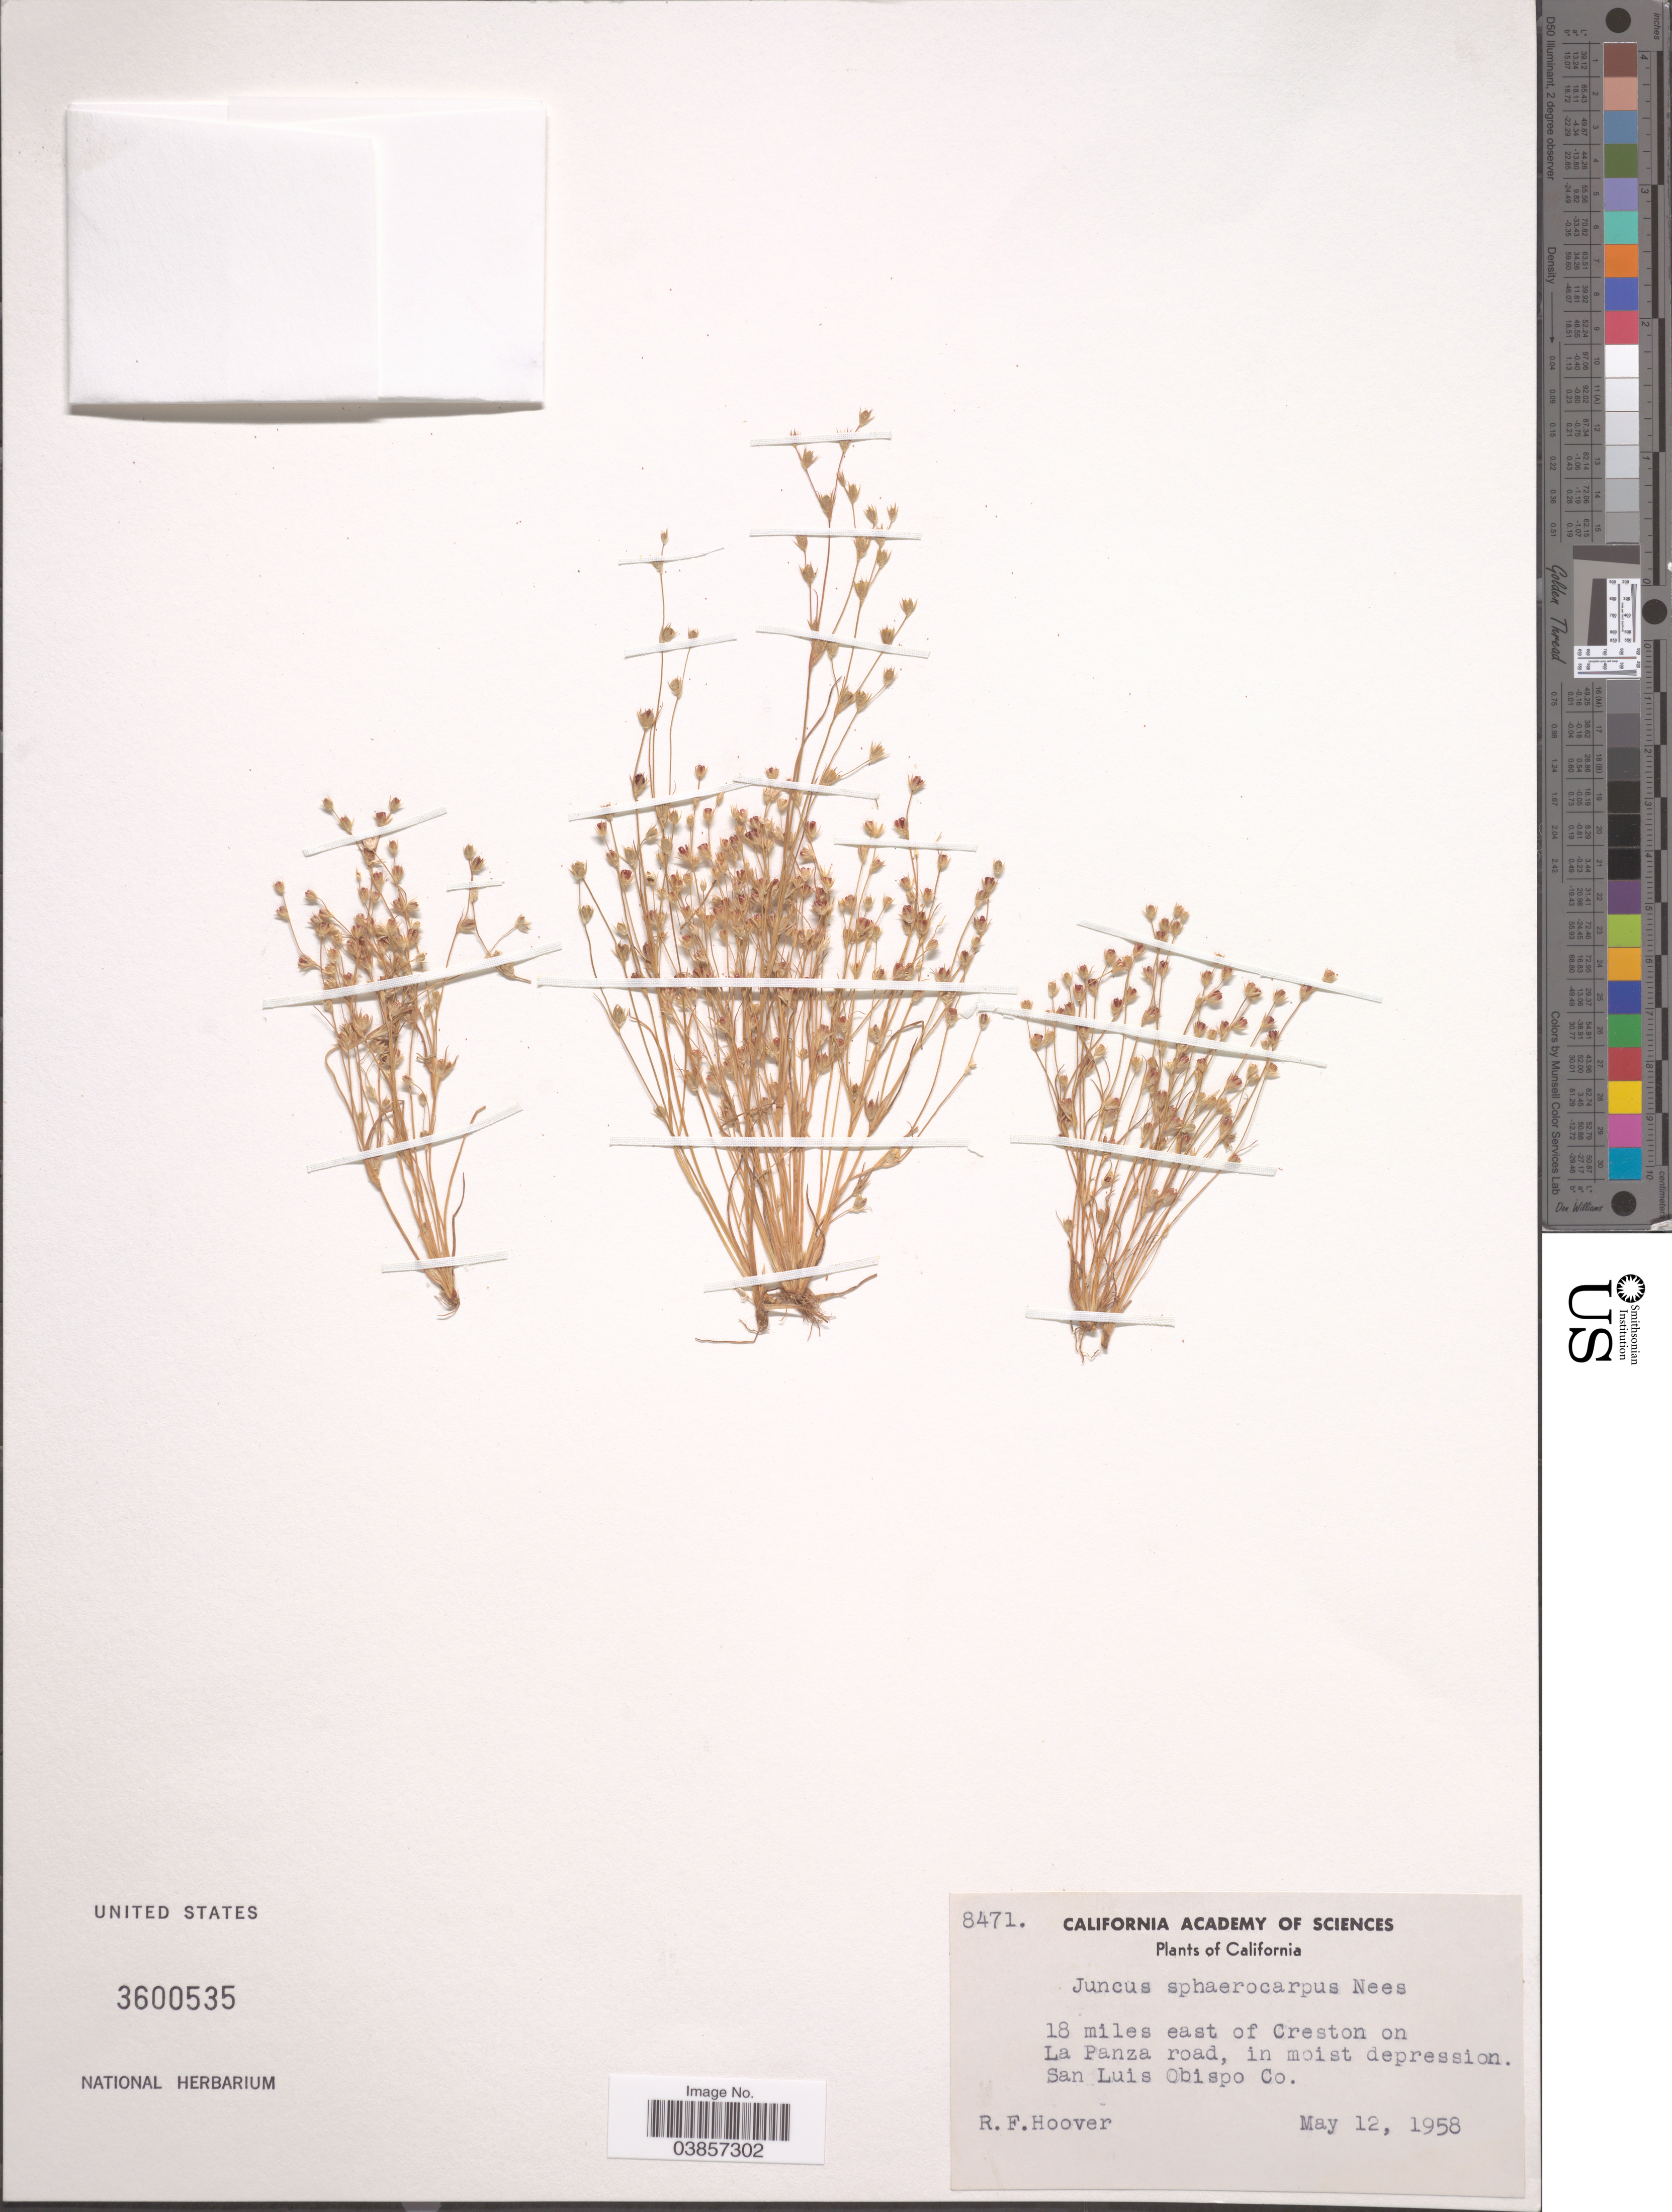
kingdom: Plantae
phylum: Tracheophyta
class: Liliopsida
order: Poales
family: Juncaceae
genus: Juncus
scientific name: Juncus sphaerocarpus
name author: Nees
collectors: R. F. Hoover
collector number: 8471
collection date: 1958-05-12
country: United States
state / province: California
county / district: San Luis Obispo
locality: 18 miles east of Creston on La Panza road, in moist depression. San Luis Obispo Co.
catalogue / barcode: US 3600535